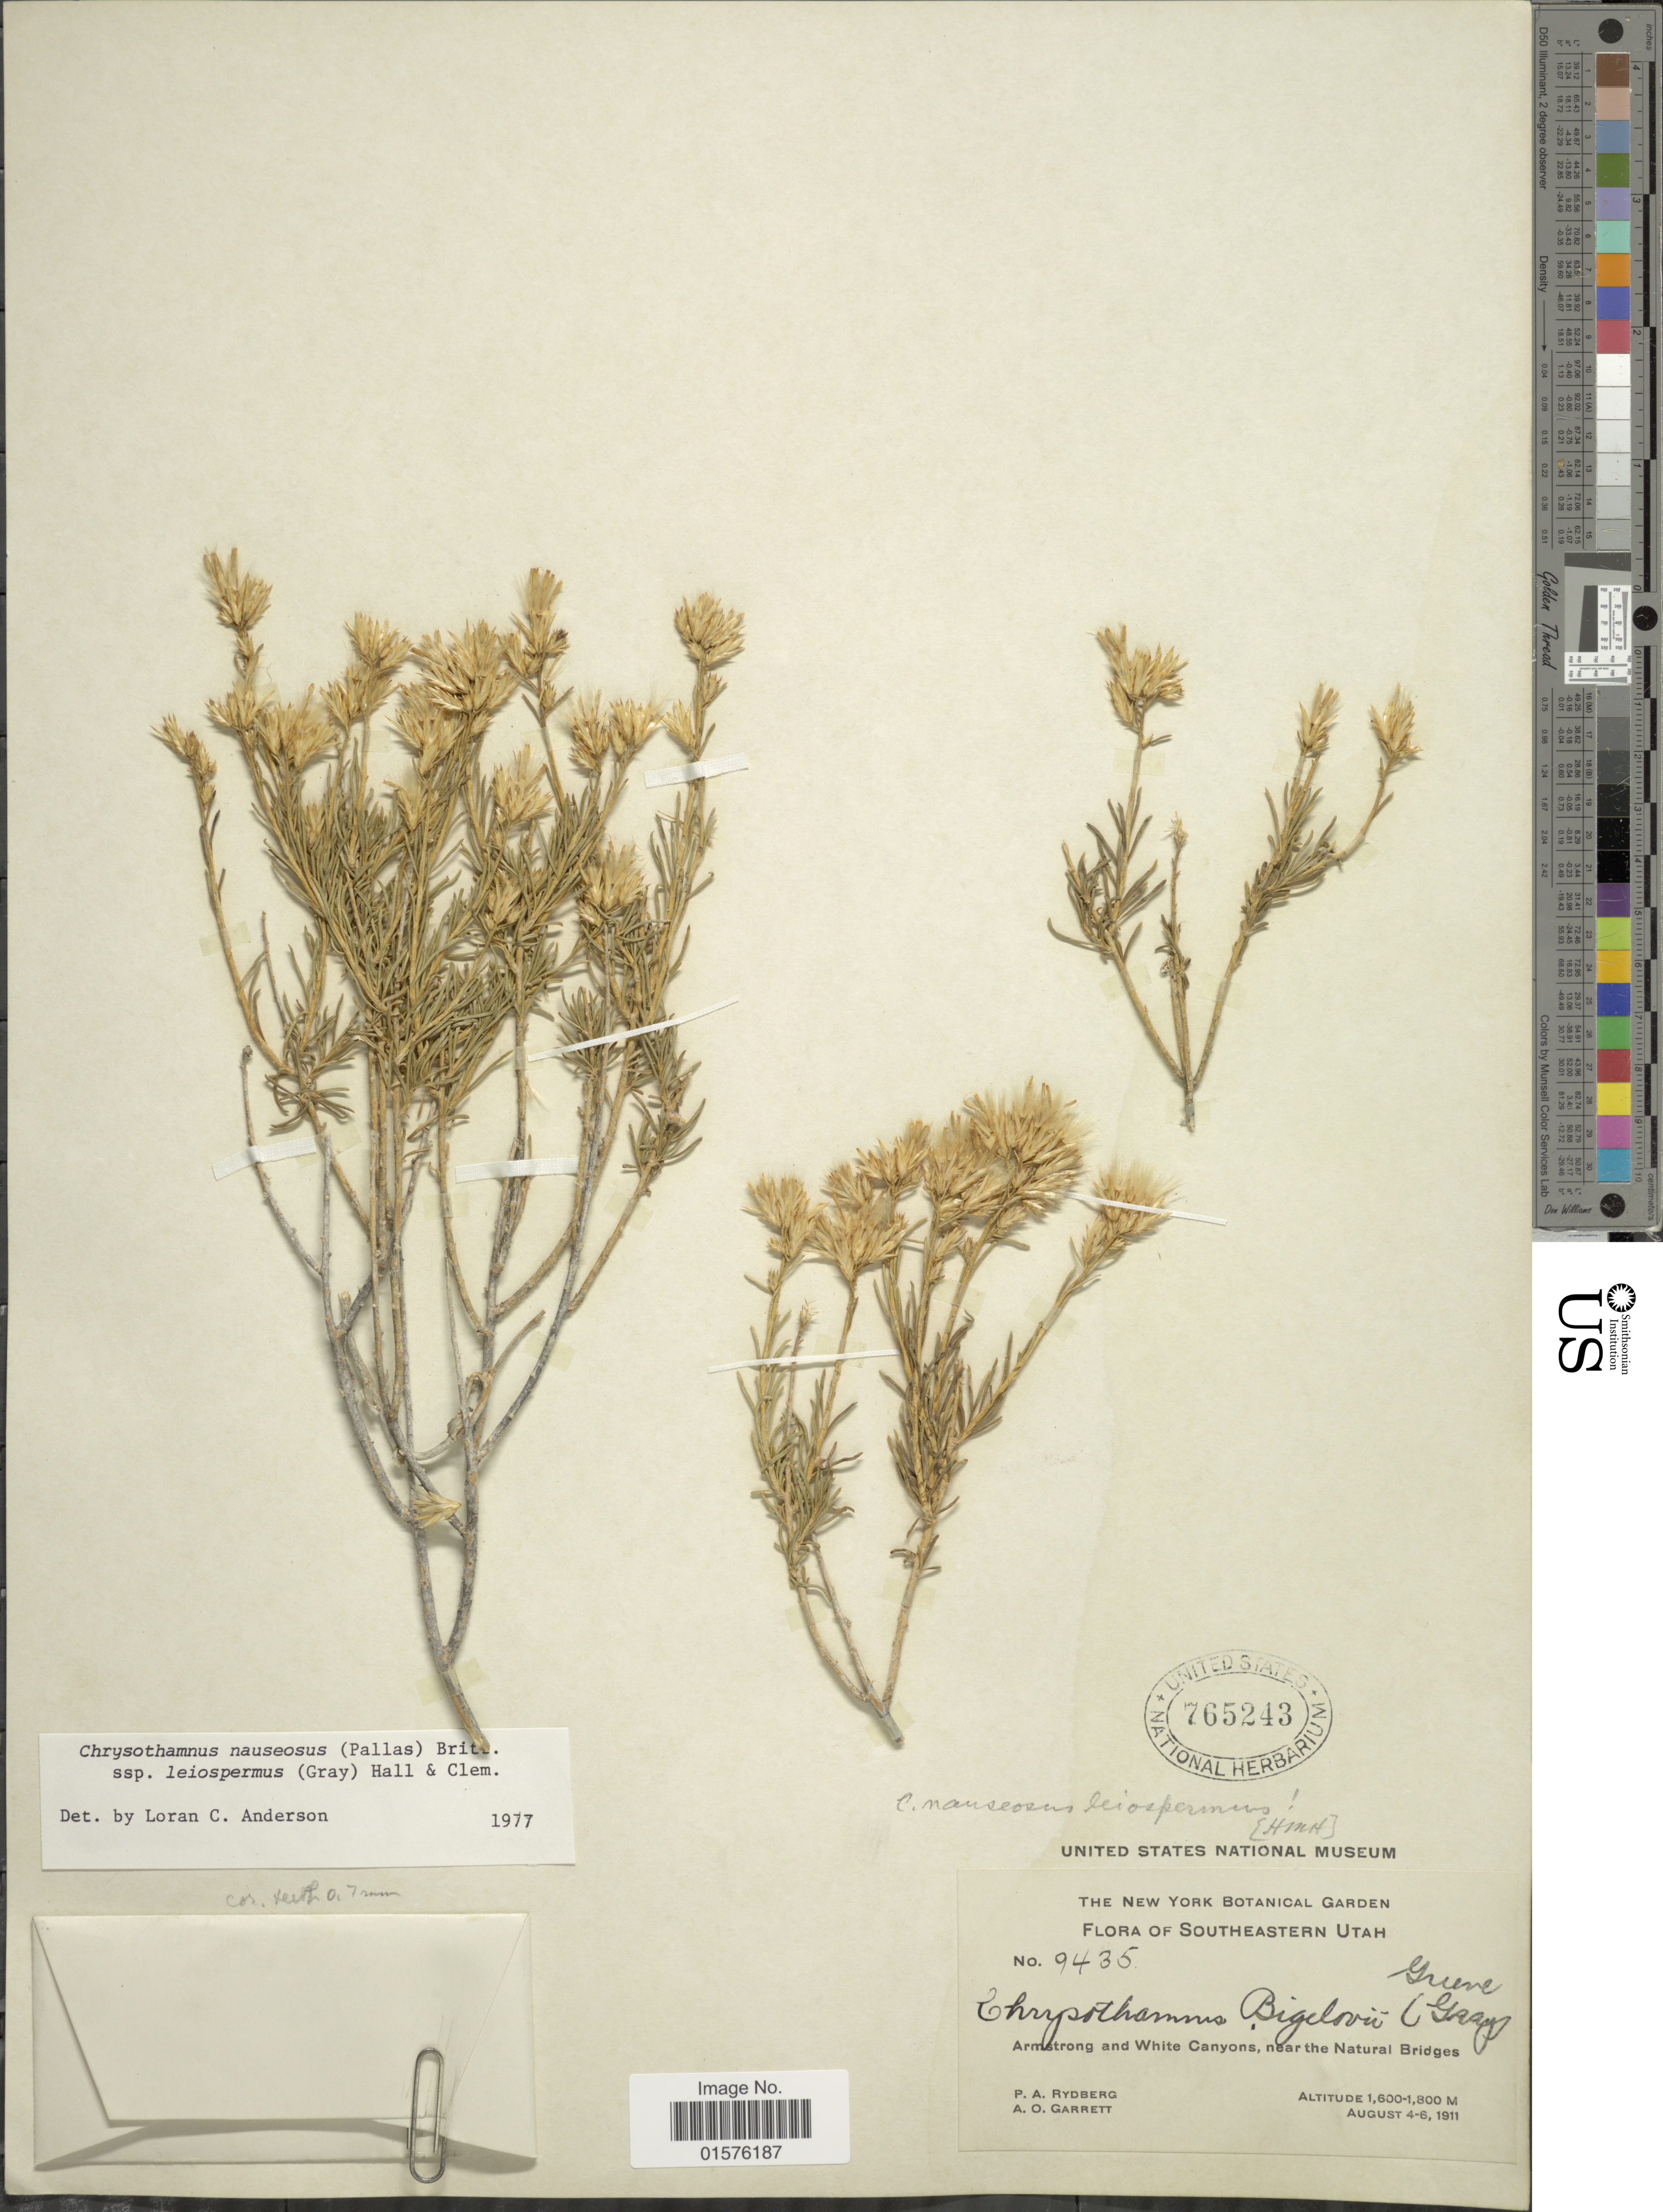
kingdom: Plantae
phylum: Tracheophyta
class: Magnoliopsida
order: Asterales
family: Asteraceae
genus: Ericameria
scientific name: Ericameria nauseosa var. leiosperma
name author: (A. Gray) G.L. Nesom & G.I. Baird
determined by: Urbatsch, Lowell E., Curator (LSU), Louisiana State University (UNITED STATES)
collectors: P. A. Rydberg & A. O. Garrett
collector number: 9435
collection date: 1911-08-04/1911-08-06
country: United States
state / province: Utah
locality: Southern Utah, Armstrong and White Canyons, near the Natural Bridges.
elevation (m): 1600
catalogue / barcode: US 765243